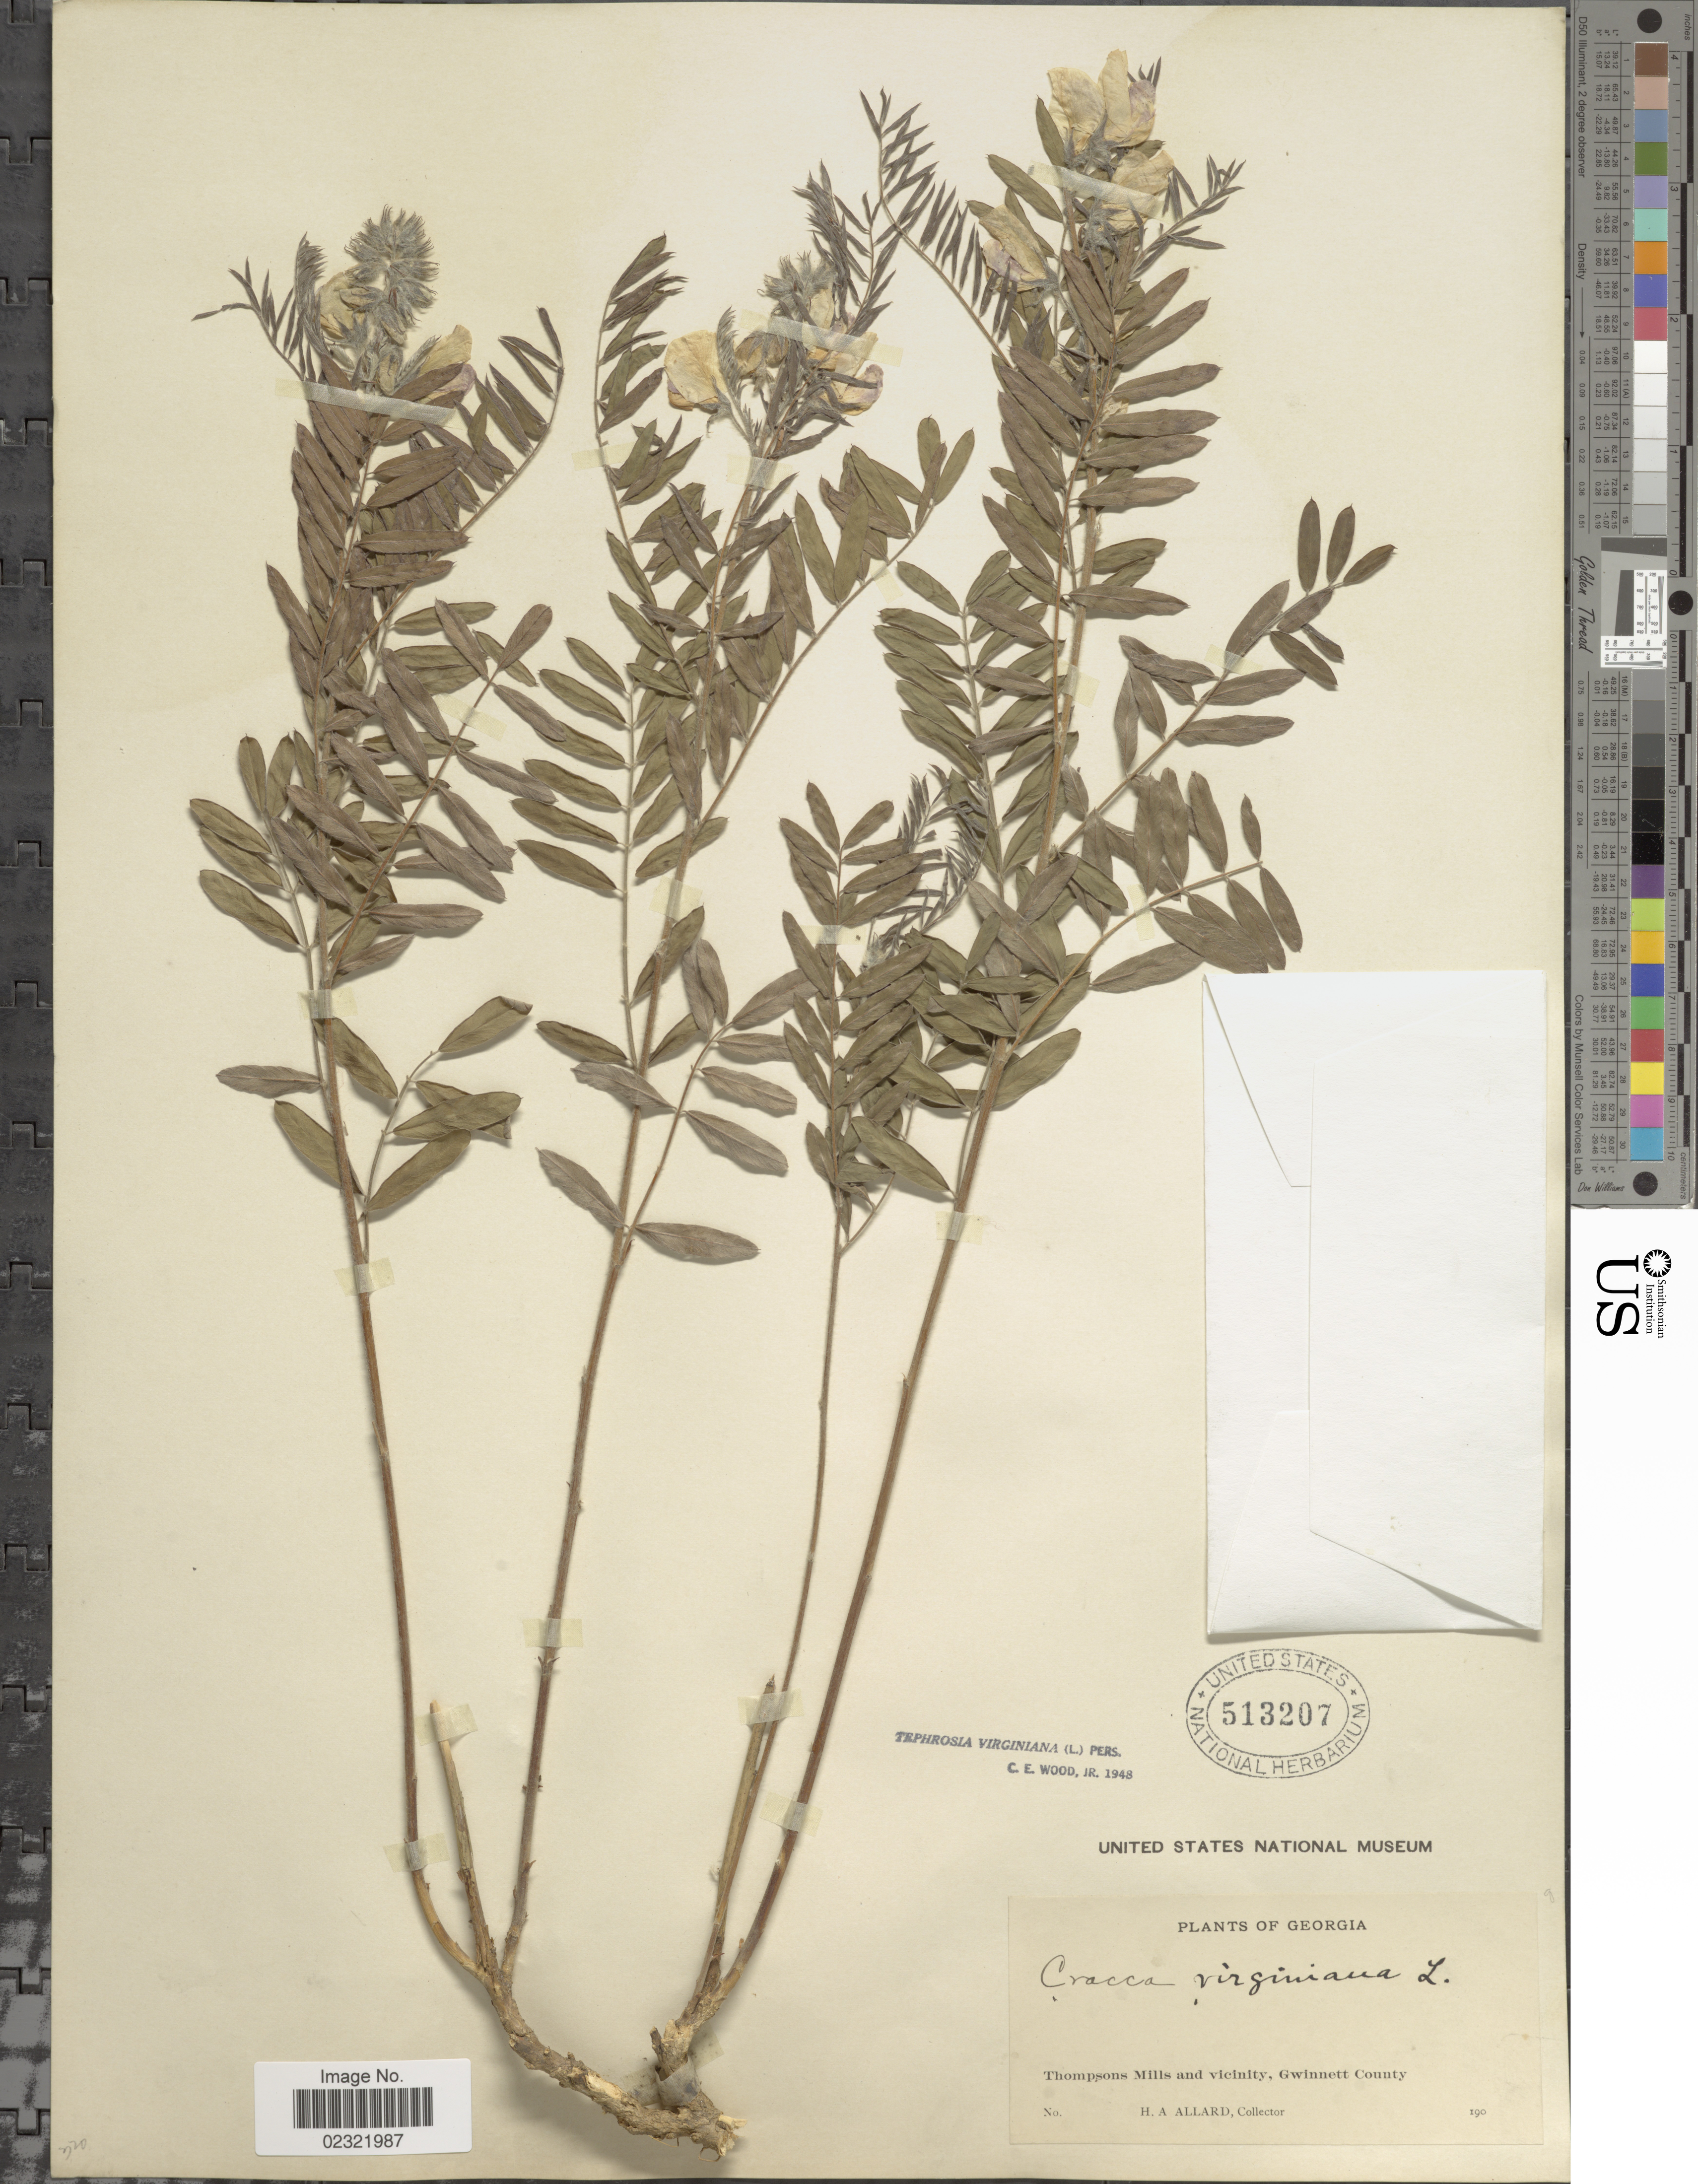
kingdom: Plantae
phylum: Tracheophyta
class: Magnoliopsida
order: Fabales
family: Fabaceae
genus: Tephrosia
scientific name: Tephrosia virginiana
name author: (L.) Pers.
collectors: H. A. Allard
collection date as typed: Transcribed d/m/y: //190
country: United States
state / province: Georgia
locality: Thompsons Mills and vicinity, Gwinnett County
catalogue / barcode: US 513207